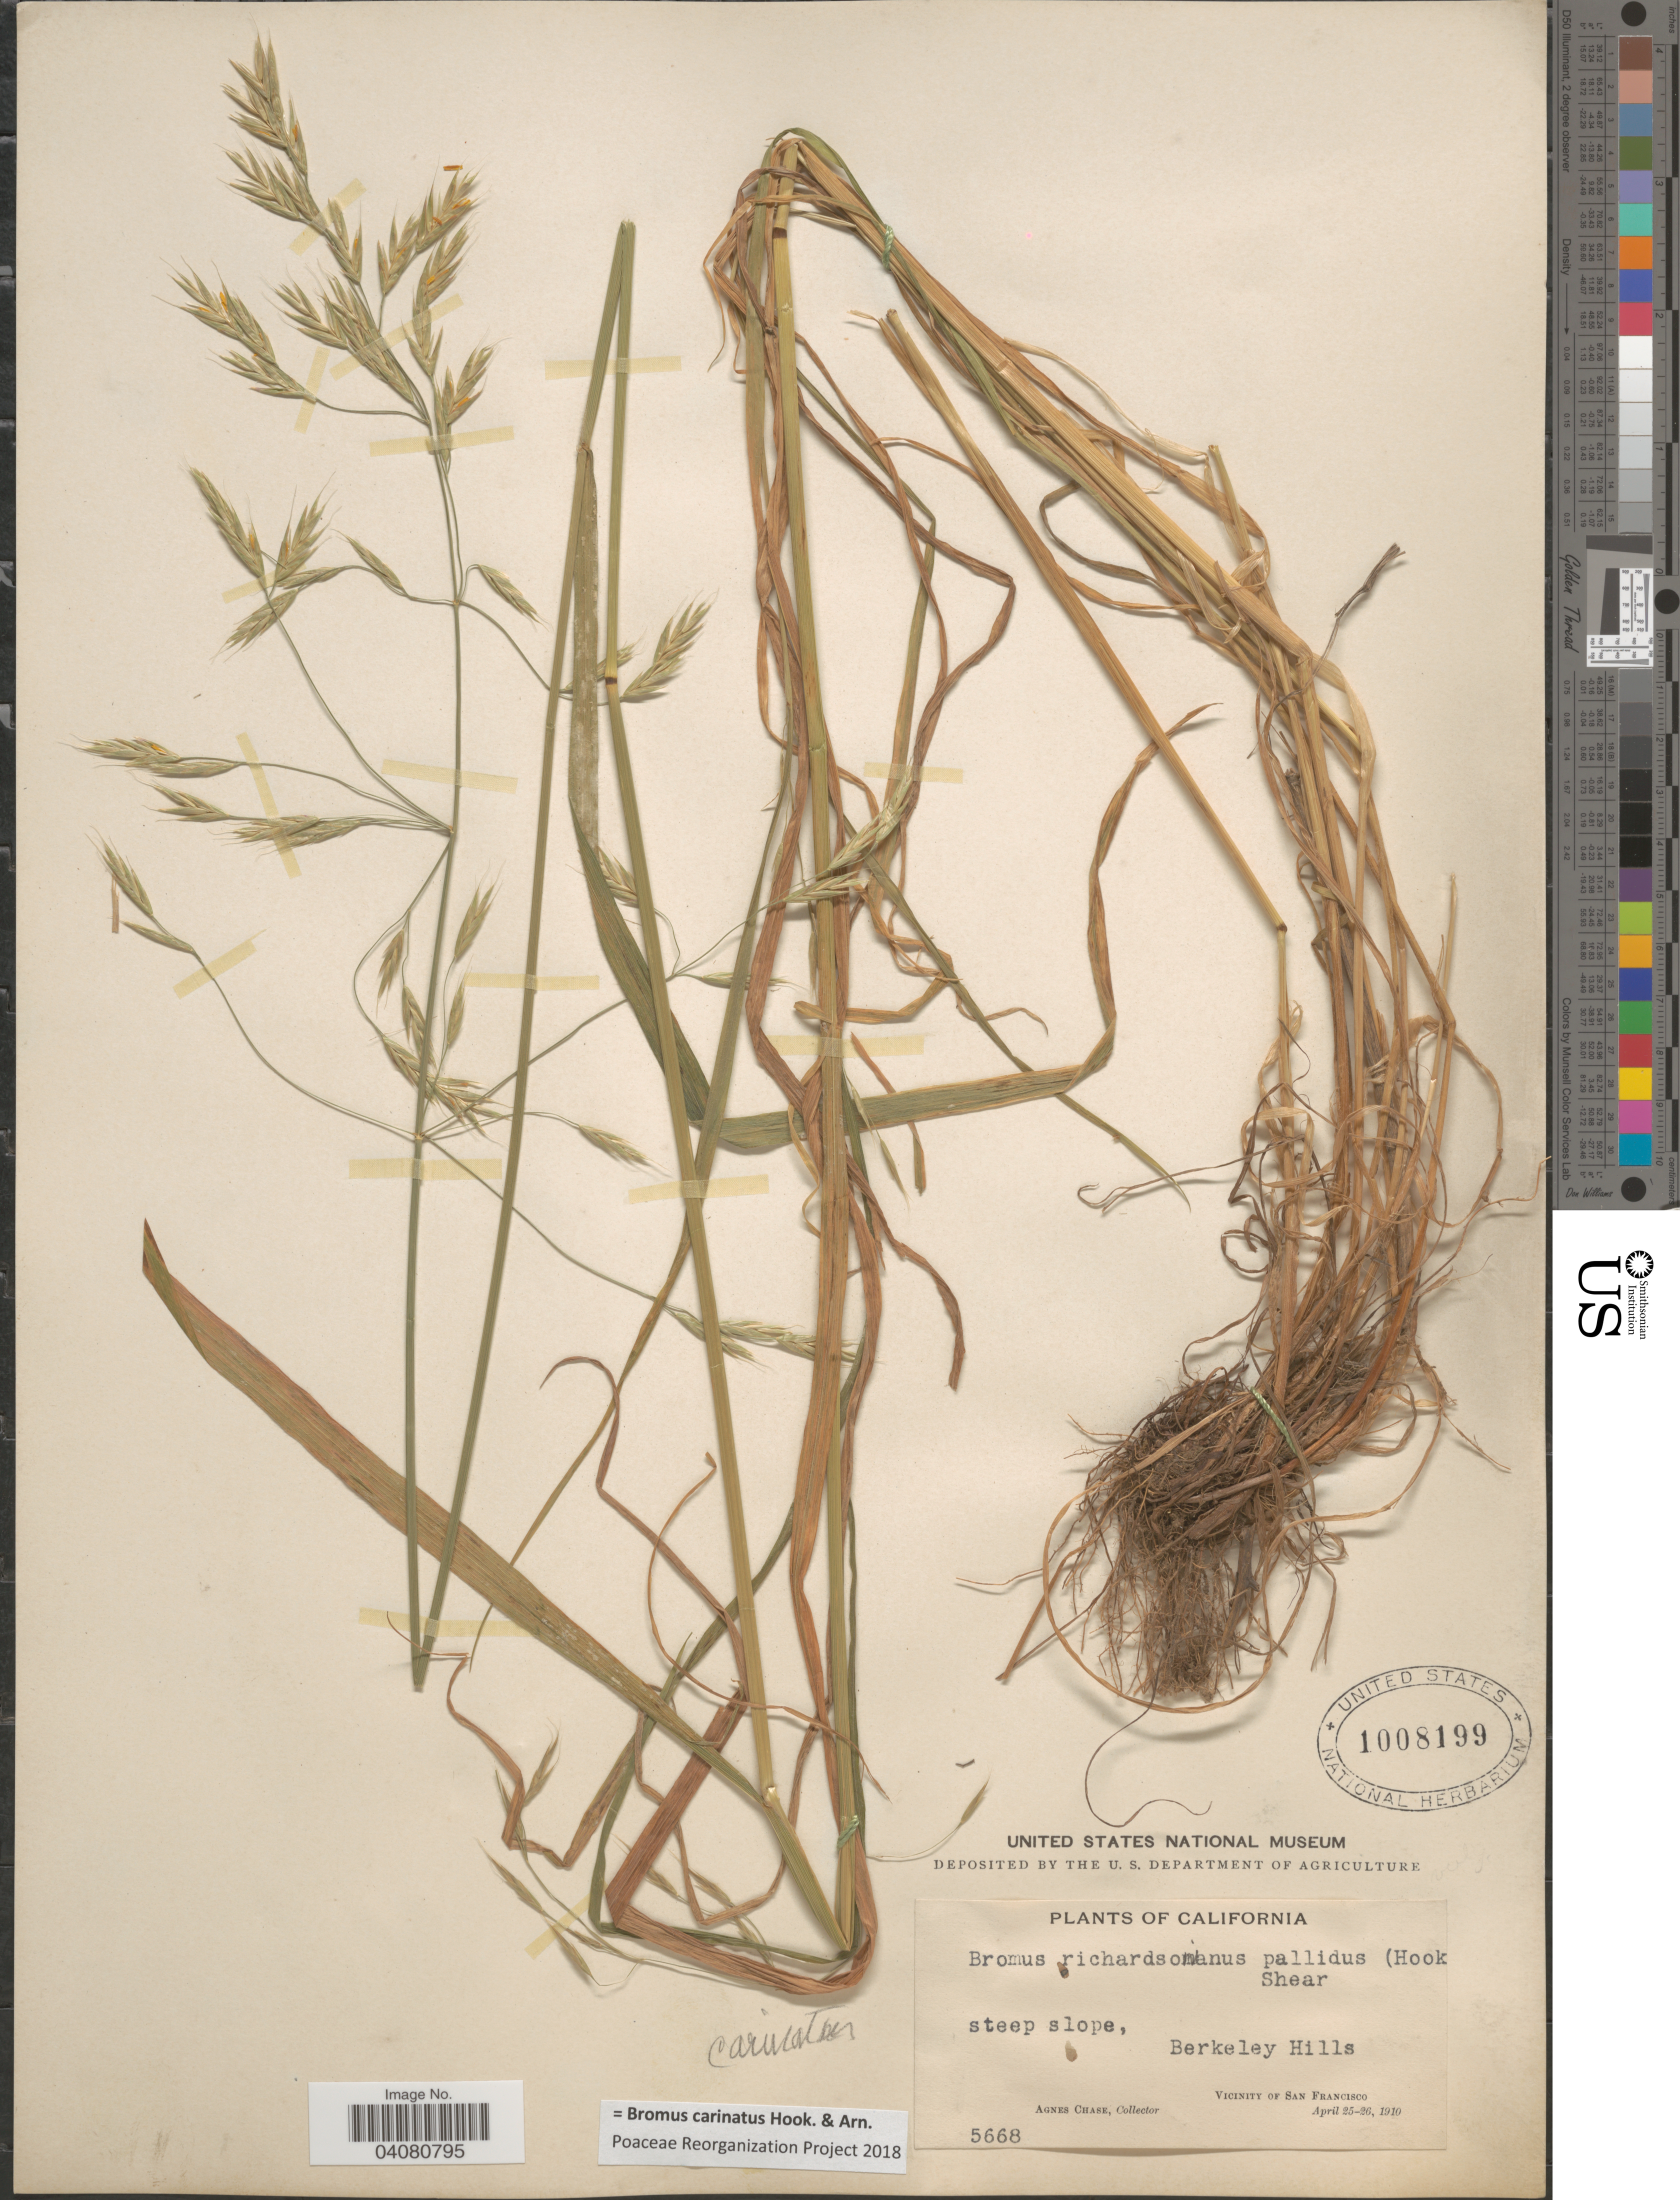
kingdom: Plantae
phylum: Tracheophyta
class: Liliopsida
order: Poales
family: Poaceae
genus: Bromus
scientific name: Bromus carinatus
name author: Hook. & Arn.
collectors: A. Chase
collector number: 5668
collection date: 1910-04-25/1910-04-26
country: United States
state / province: California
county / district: San Francisco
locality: Steep slope, Berkeley Hills. Vicinity of San Francisco.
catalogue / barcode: US 1008199